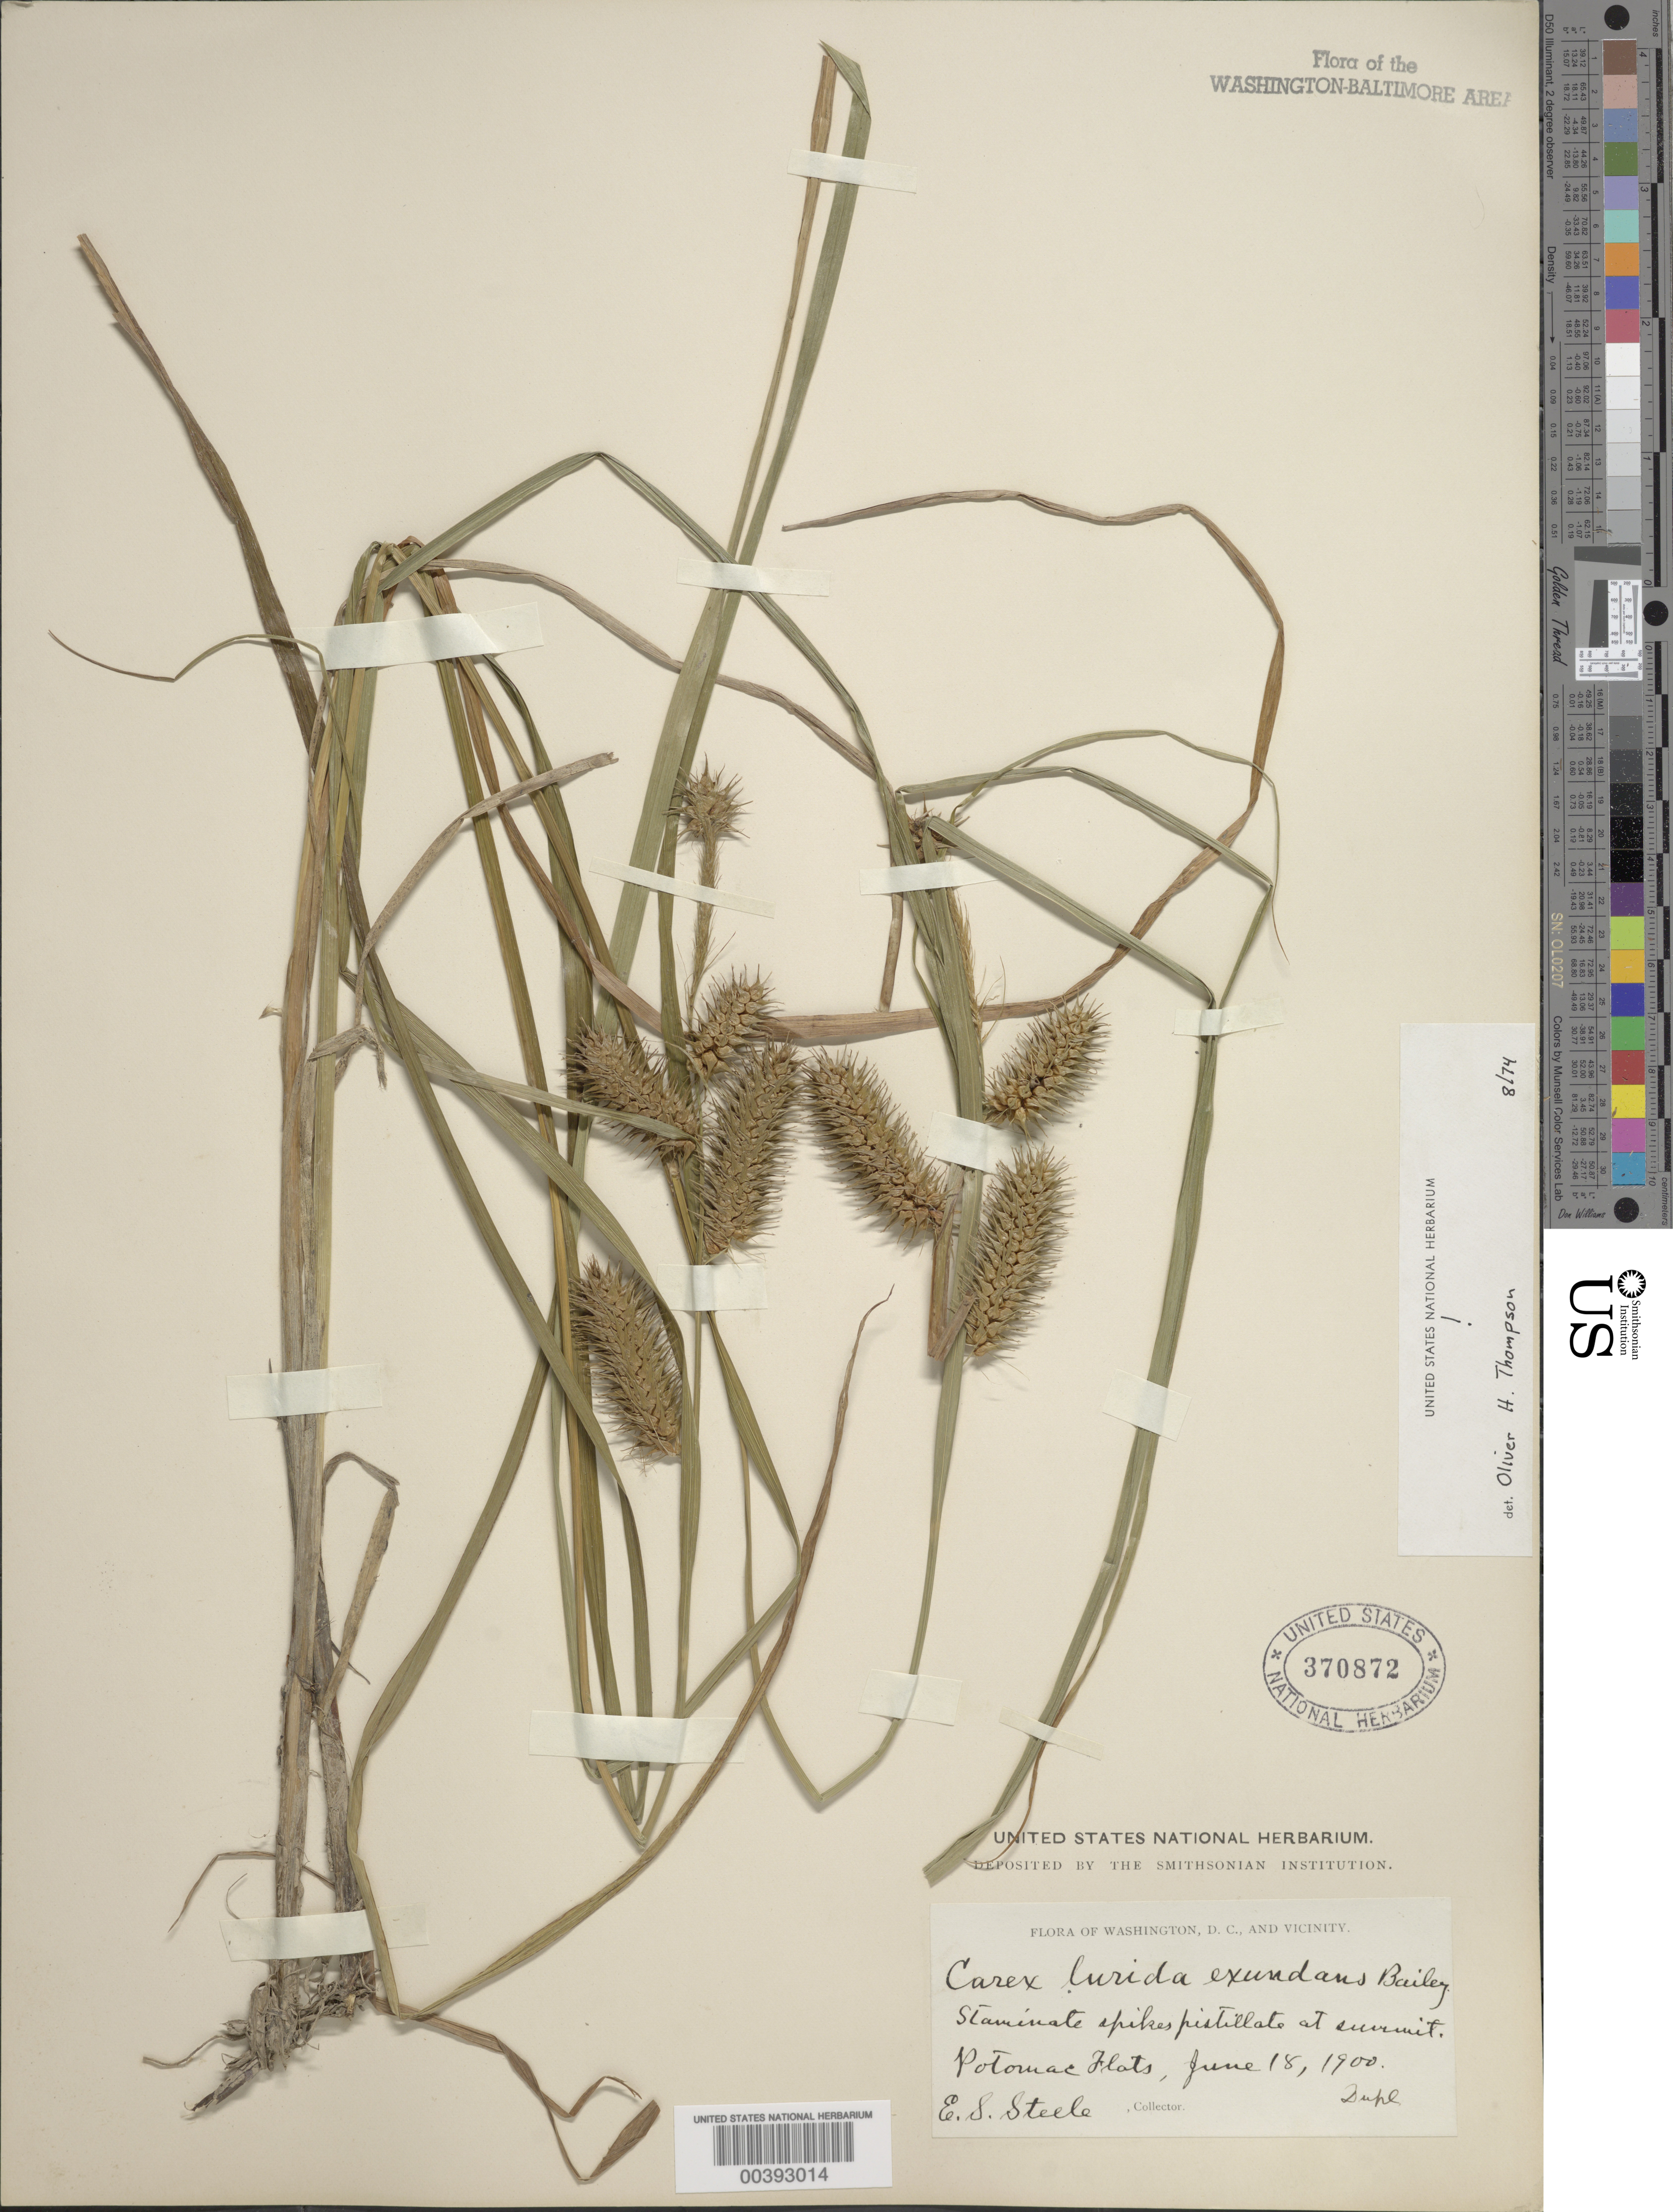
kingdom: Plantae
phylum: Tracheophyta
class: Liliopsida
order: Poales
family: Cyperaceae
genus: Carex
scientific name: Carex lurida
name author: Wahlenb.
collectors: E. Steele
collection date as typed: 18 Jun 1900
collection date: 1900-06-18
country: United States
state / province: District of Columbia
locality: Potomac flats C. & O. Canal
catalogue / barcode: US 370872